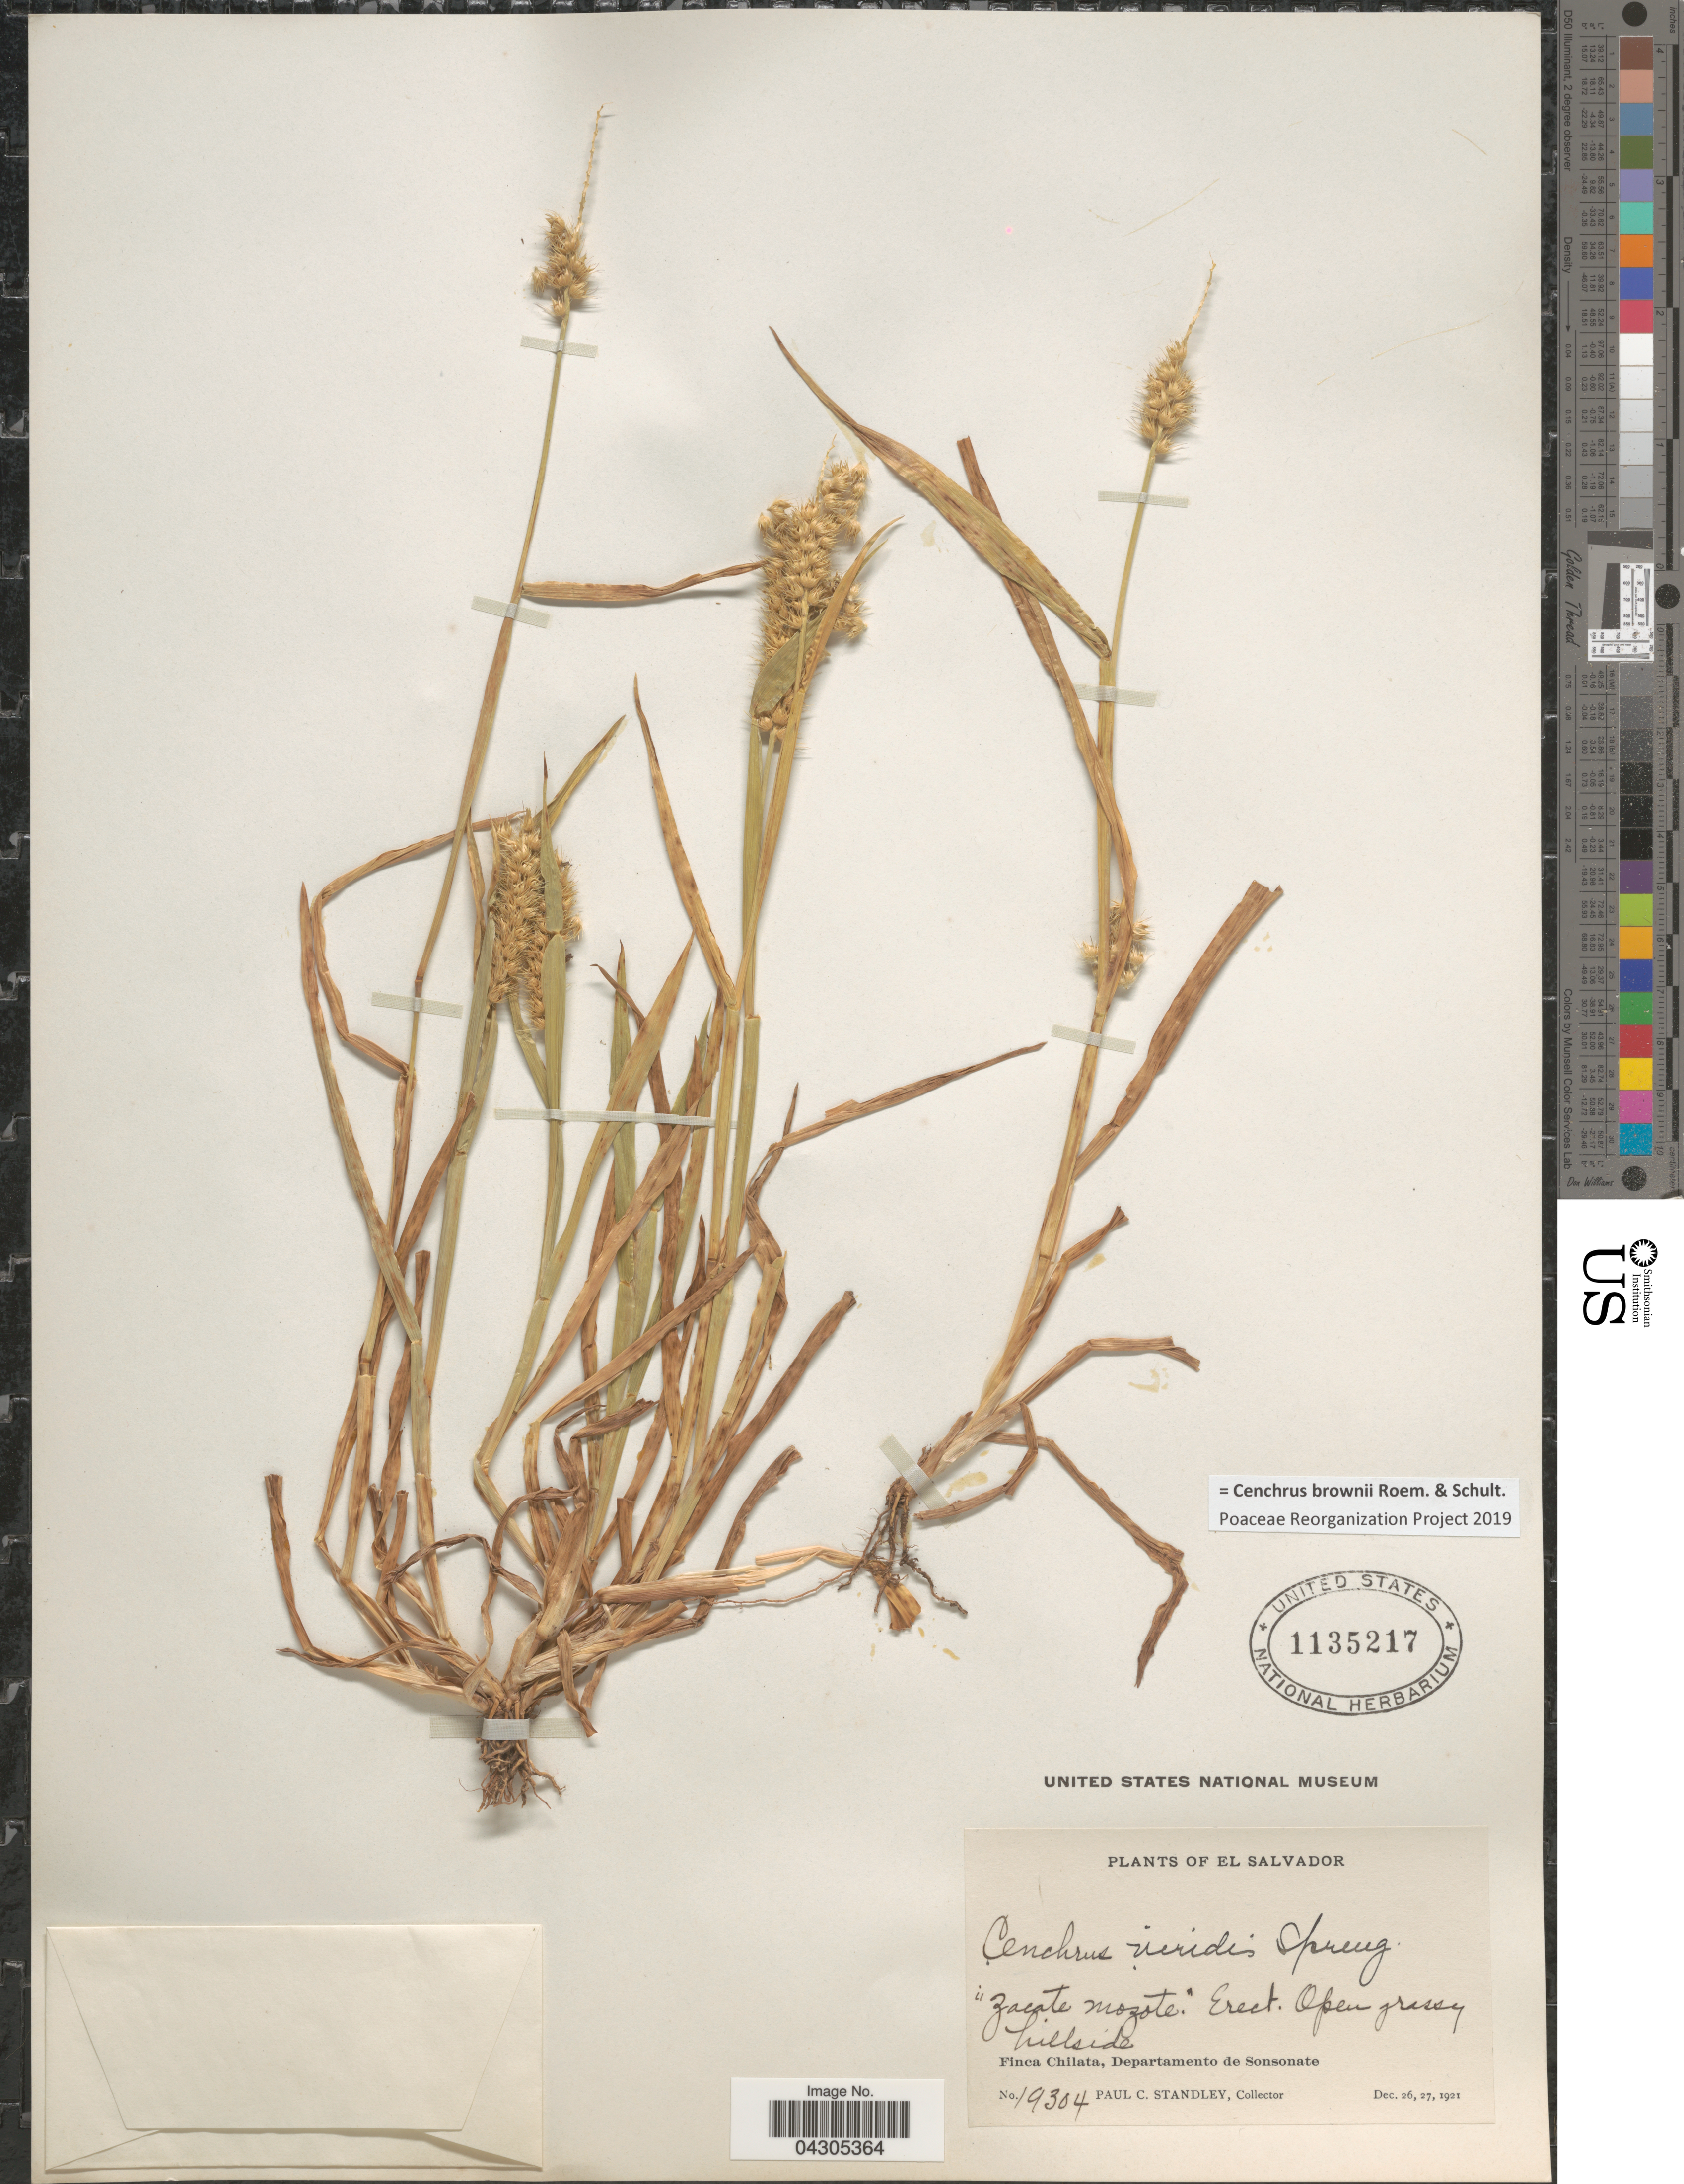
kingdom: Plantae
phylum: Tracheophyta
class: Liliopsida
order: Poales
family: Poaceae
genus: Cenchrus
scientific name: Cenchrus brownii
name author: Roem. & Schult.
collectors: P. C. Standley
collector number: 19304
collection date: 1921-12-26/1921-12-27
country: El Salvador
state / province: Sonsonate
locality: Open grassy hillside. Finca Chilata, Departamento de Sonsonate.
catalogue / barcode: US 1135217